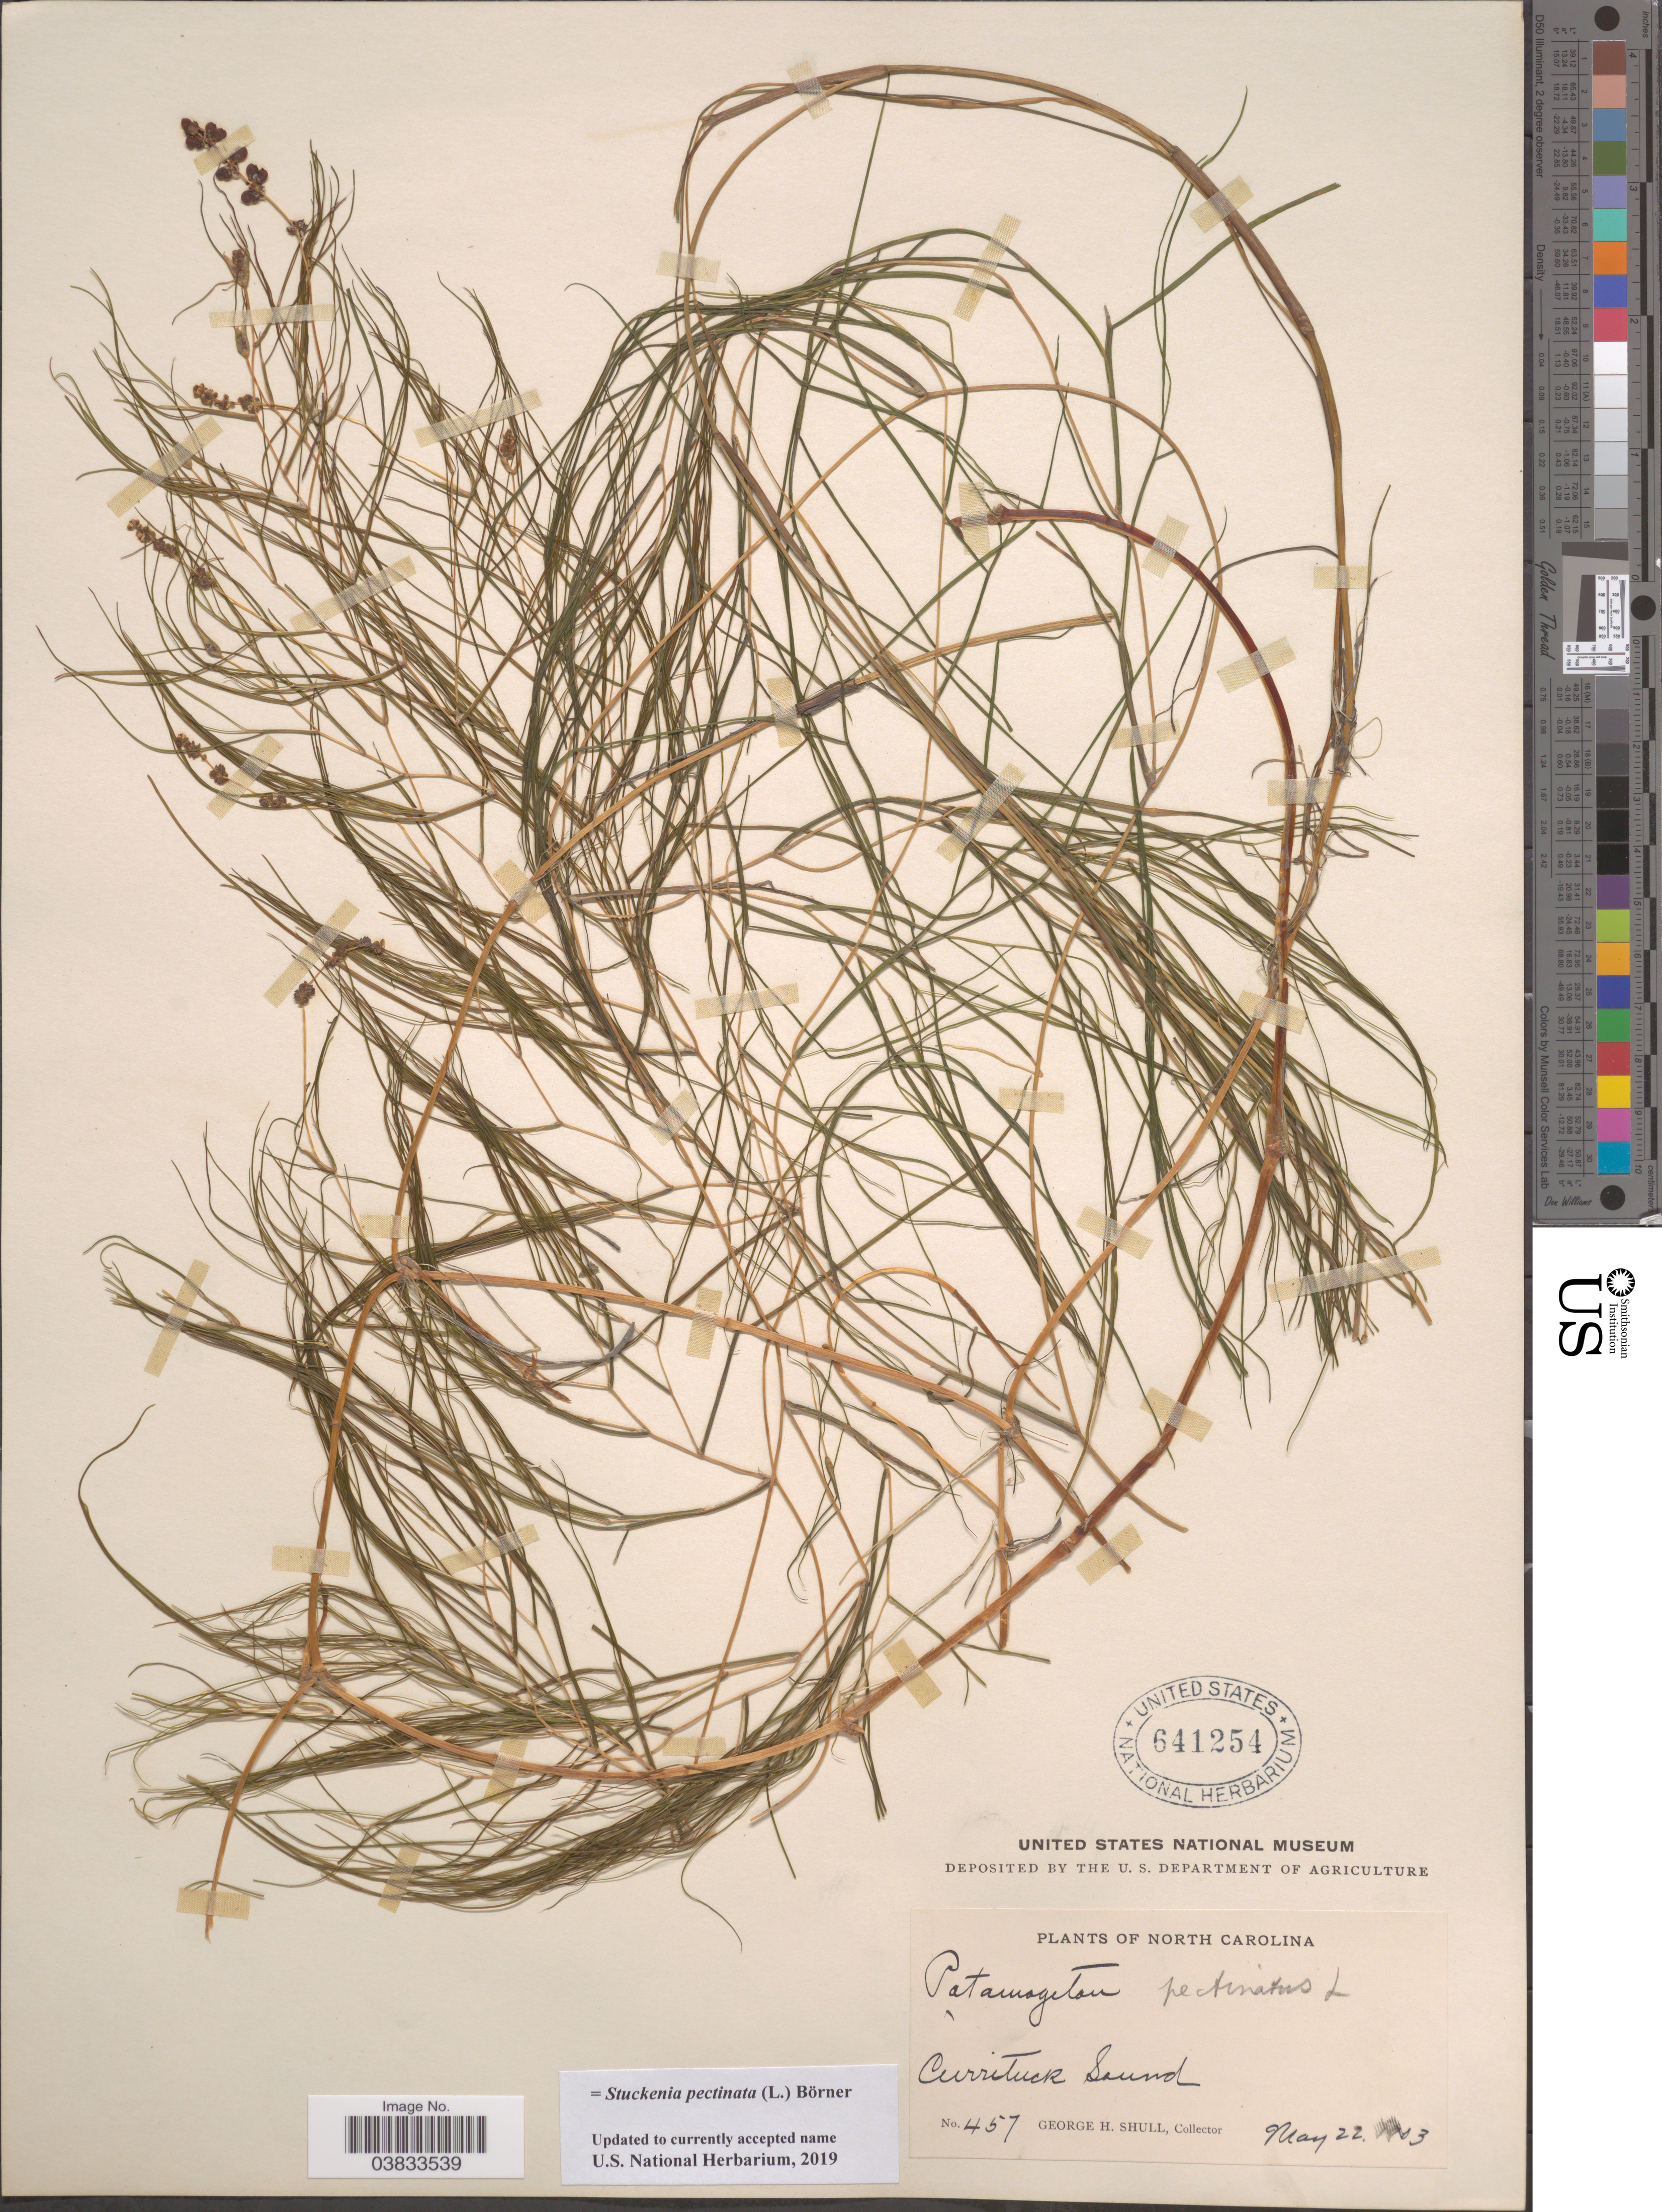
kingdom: Plantae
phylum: Tracheophyta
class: Liliopsida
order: Alismatales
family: Potamogetonaceae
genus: Stuckenia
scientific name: Stuckenia pectinata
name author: (L.) Börner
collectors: G. H. Shull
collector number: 457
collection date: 1903-05-22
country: United States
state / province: North Carolina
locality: Currituck Sound.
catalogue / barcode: US 641254